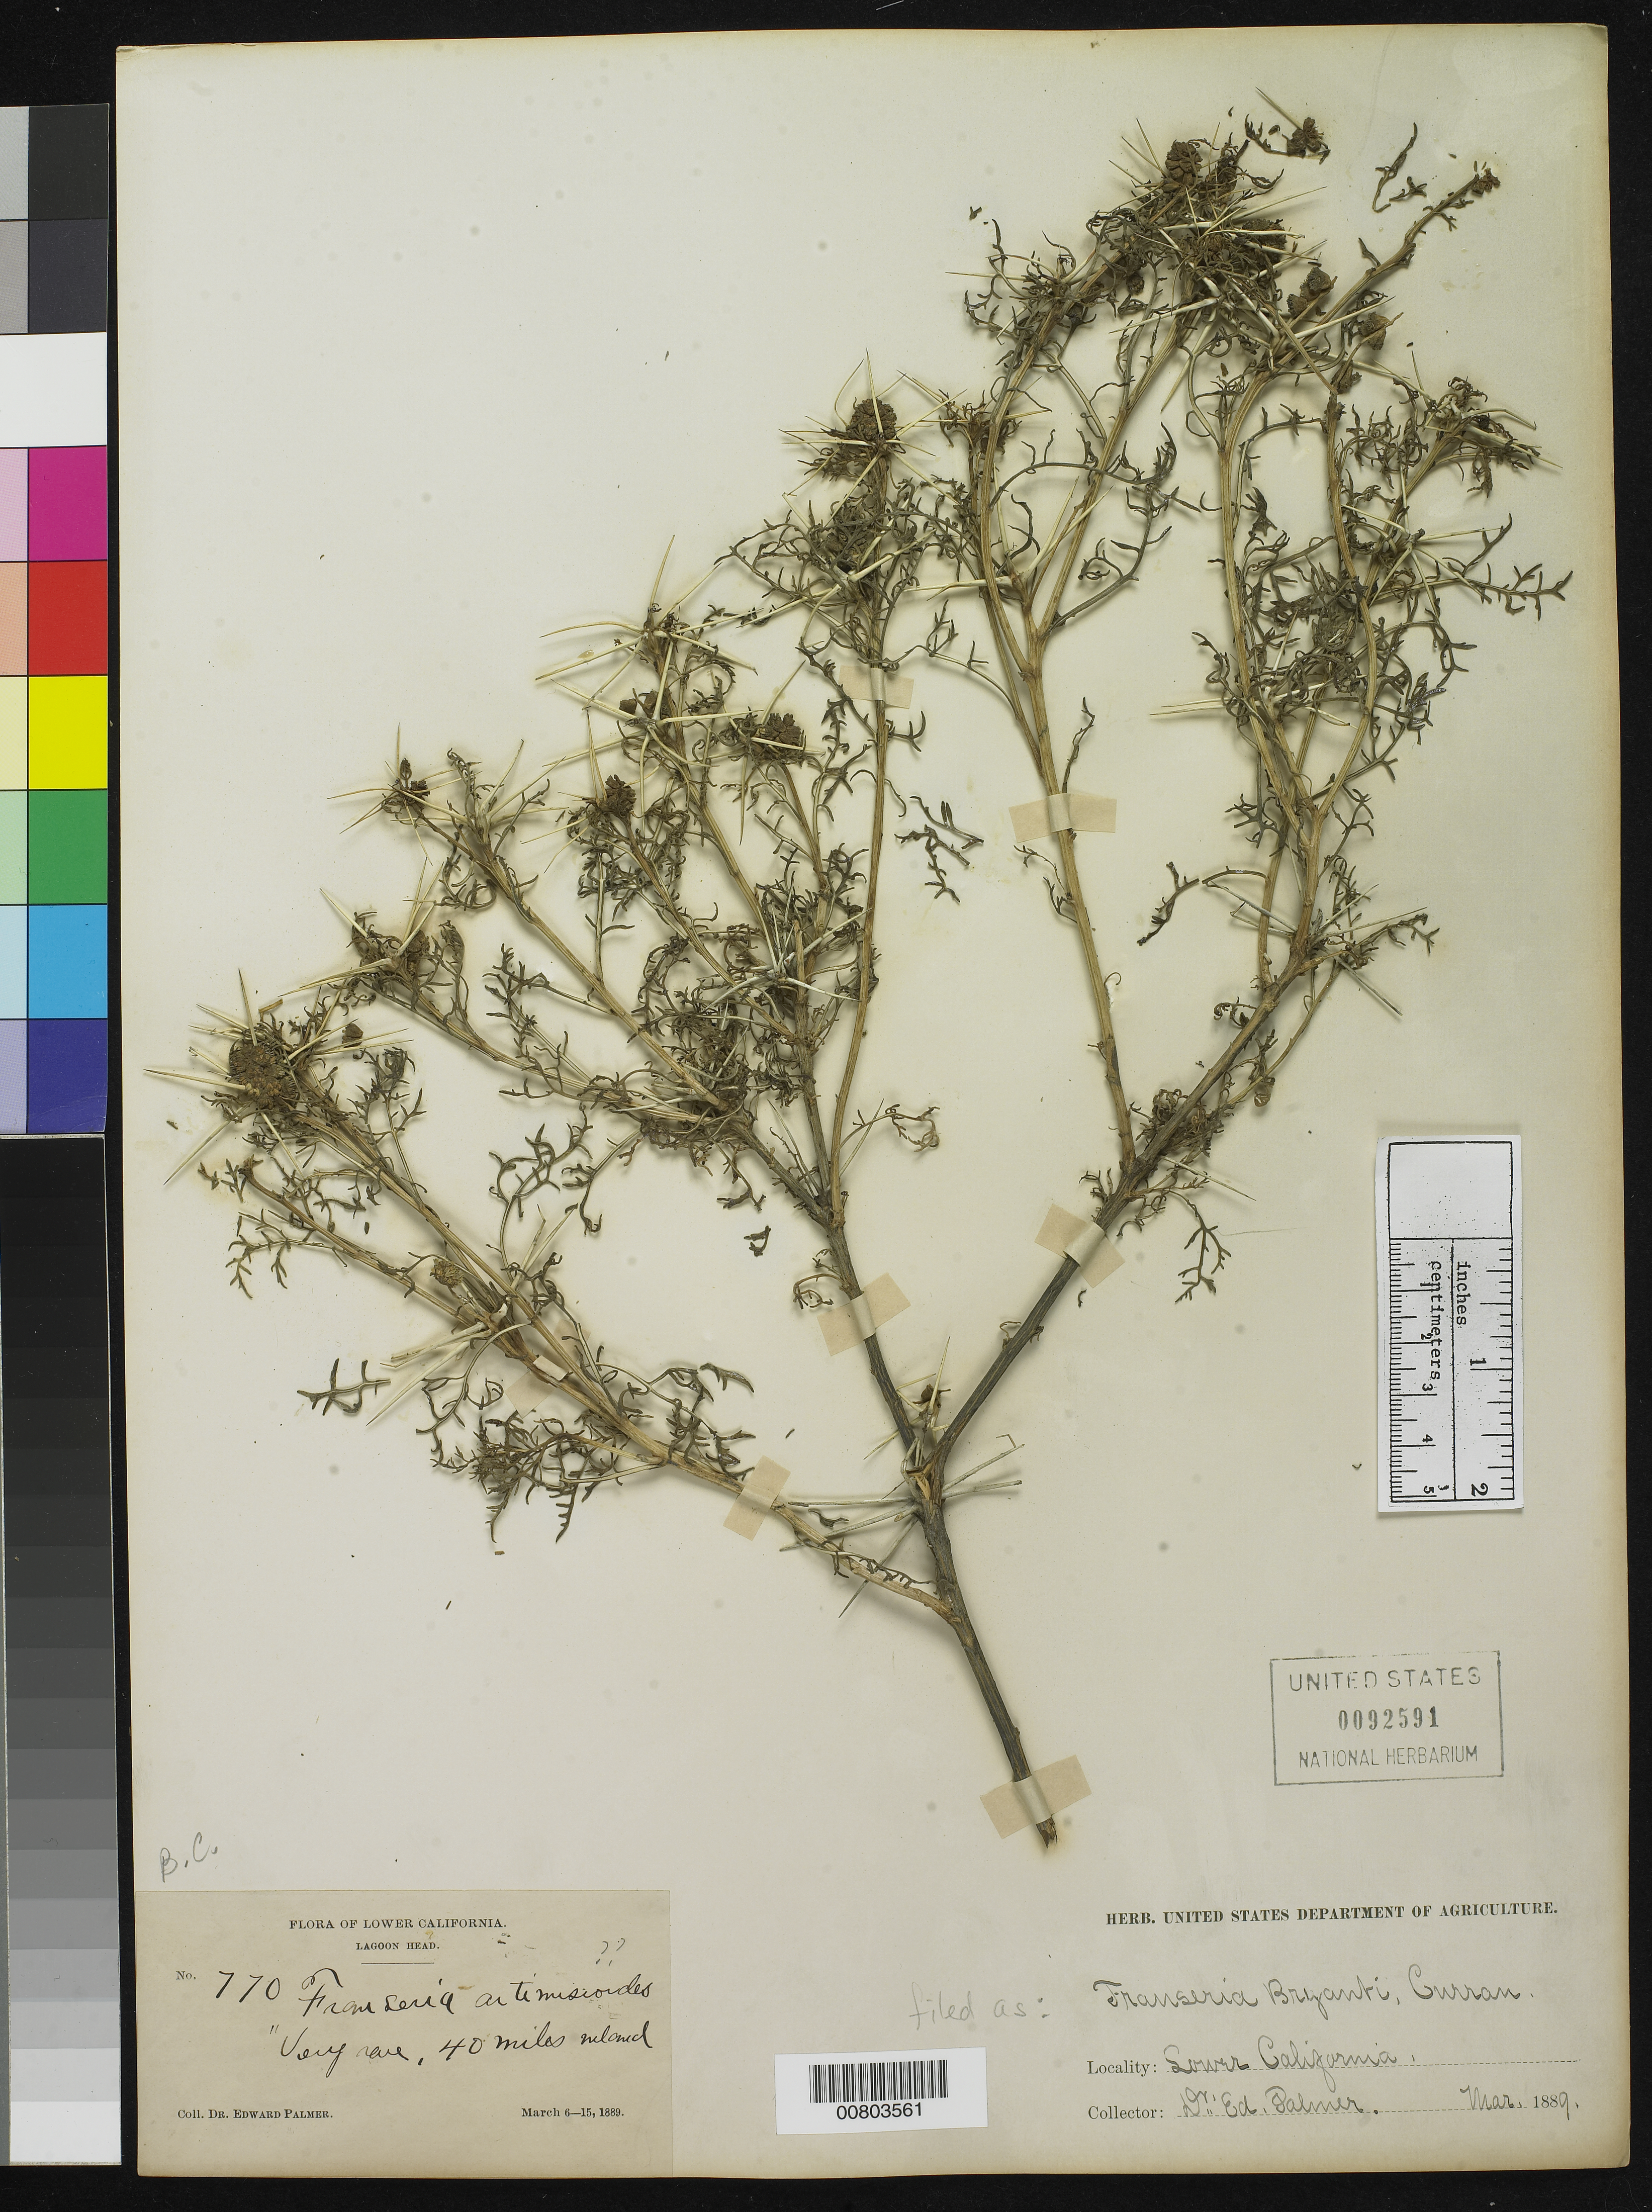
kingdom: Plantae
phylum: Tracheophyta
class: Magnoliopsida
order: Asterales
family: Asteraceae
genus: Franseria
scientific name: Franseria bryantii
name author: Curran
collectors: E. Palmer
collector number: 770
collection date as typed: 06 Mar 1889 to 15 Mar 1889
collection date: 1889-03-06/1889-03-15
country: Mexico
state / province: Baja California Norte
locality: Lower California, Lagoon Head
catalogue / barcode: US 92591